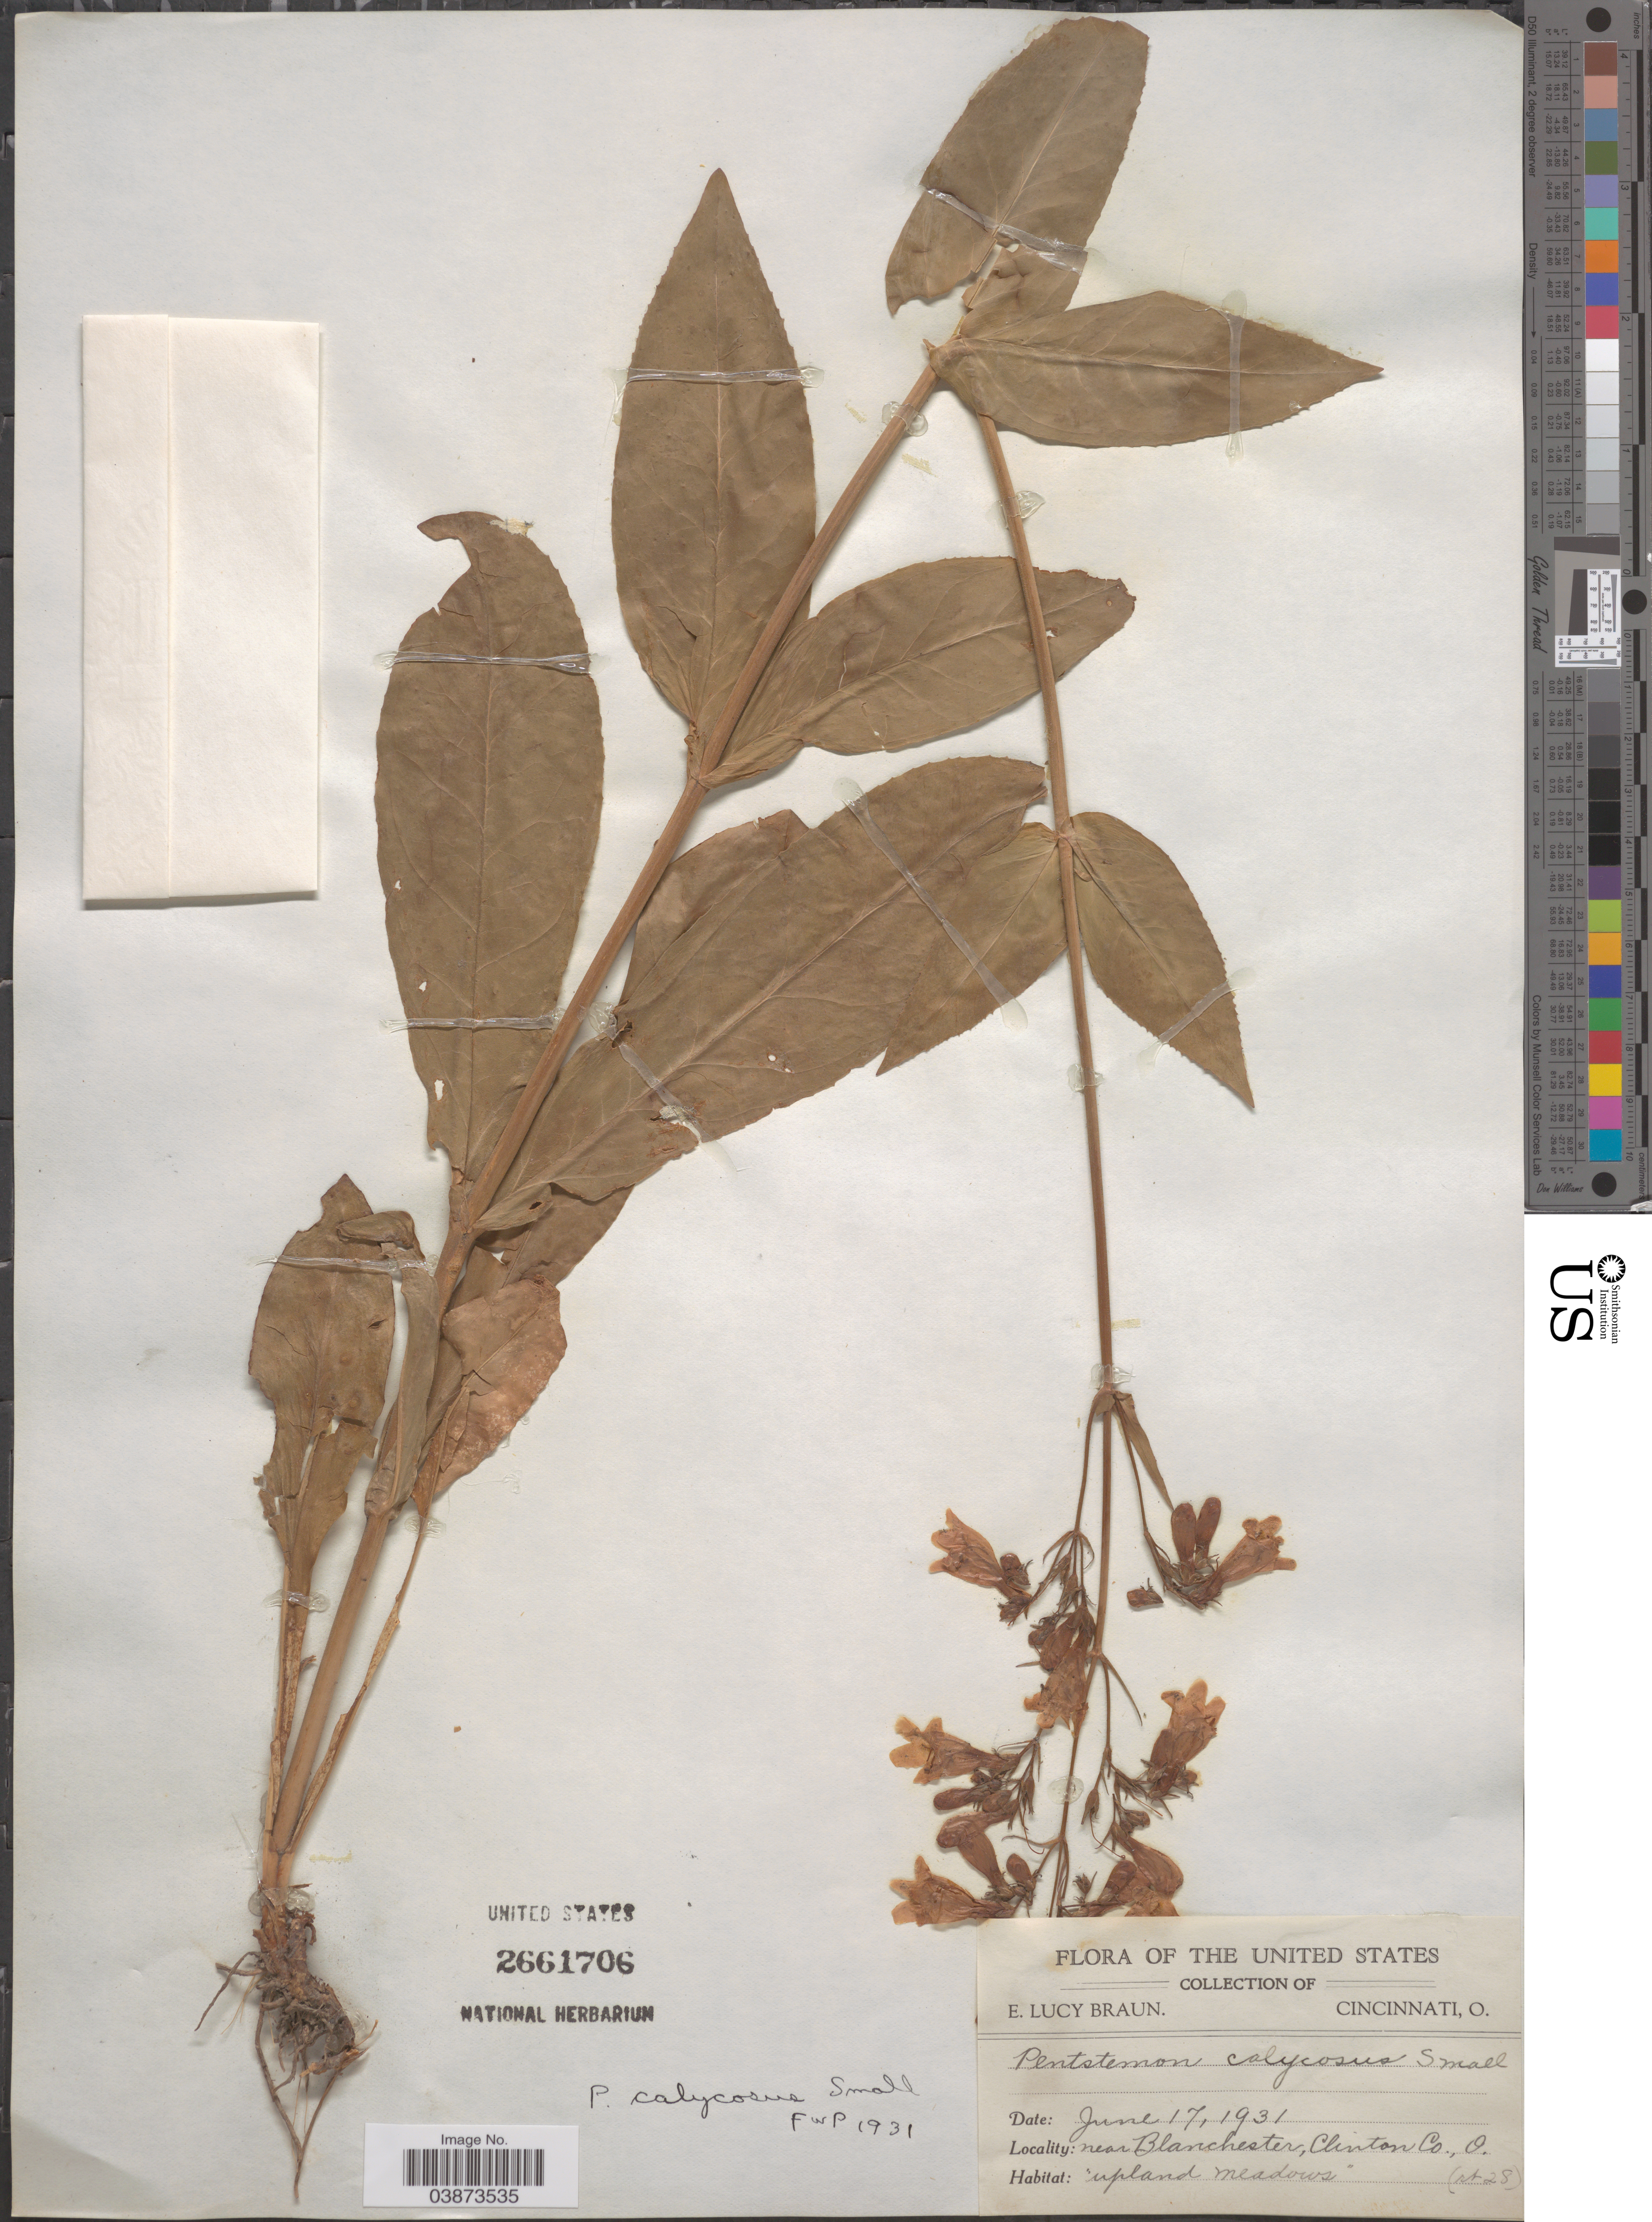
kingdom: Plantae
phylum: Tracheophyta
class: Magnoliopsida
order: Lamiales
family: Plantaginaceae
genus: Penstemon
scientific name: Penstemon calycosus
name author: Small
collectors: E. L. Braun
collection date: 1931-06-17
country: United States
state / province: Ohio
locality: Near Blanchester, Clinton Co. (rt 28).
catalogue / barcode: US 2661706